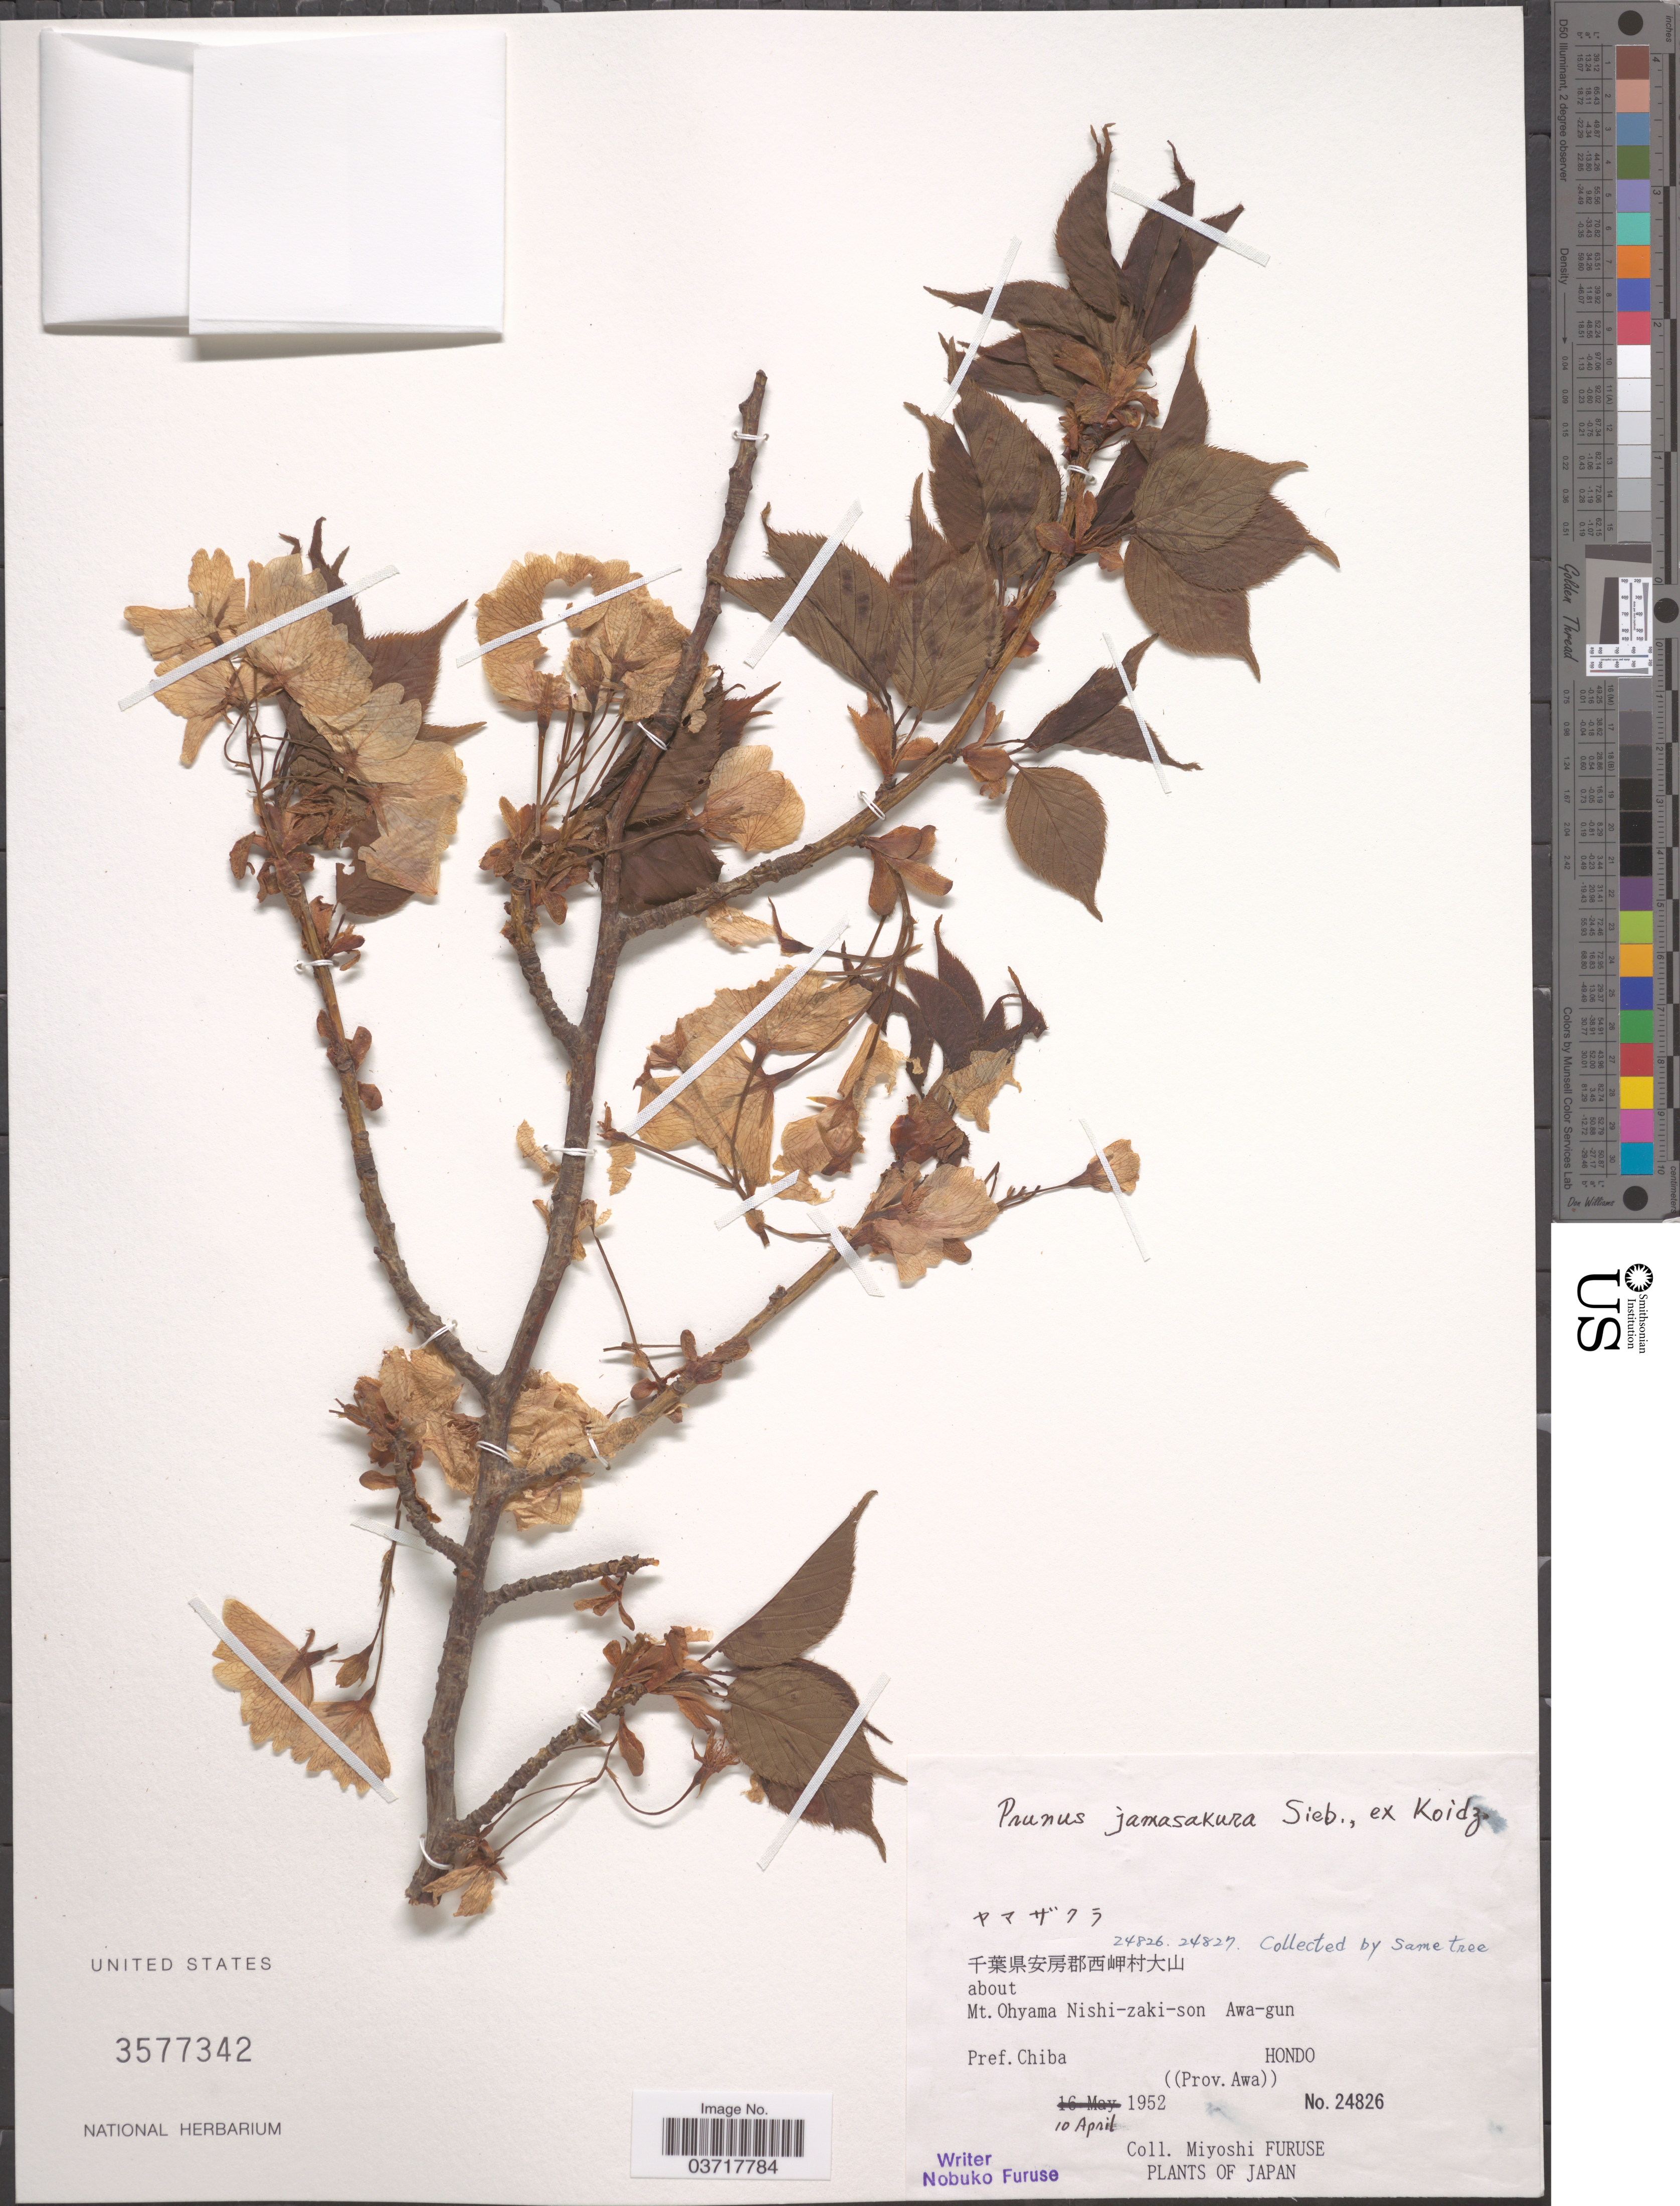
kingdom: Plantae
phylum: Tracheophyta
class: Magnoliopsida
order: Rosales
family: Rosaceae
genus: Prunus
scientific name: Prunus jamasakura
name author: Siebold ex Koidz.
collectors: M. Furuse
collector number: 24826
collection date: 1952-04-10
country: Japan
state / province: Tiba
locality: X about Mt. Ohyama Nishi-zaki-son Awa-gun. Pref. Chiba Hondo. ((Prov. Awa)).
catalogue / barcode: US 3577342